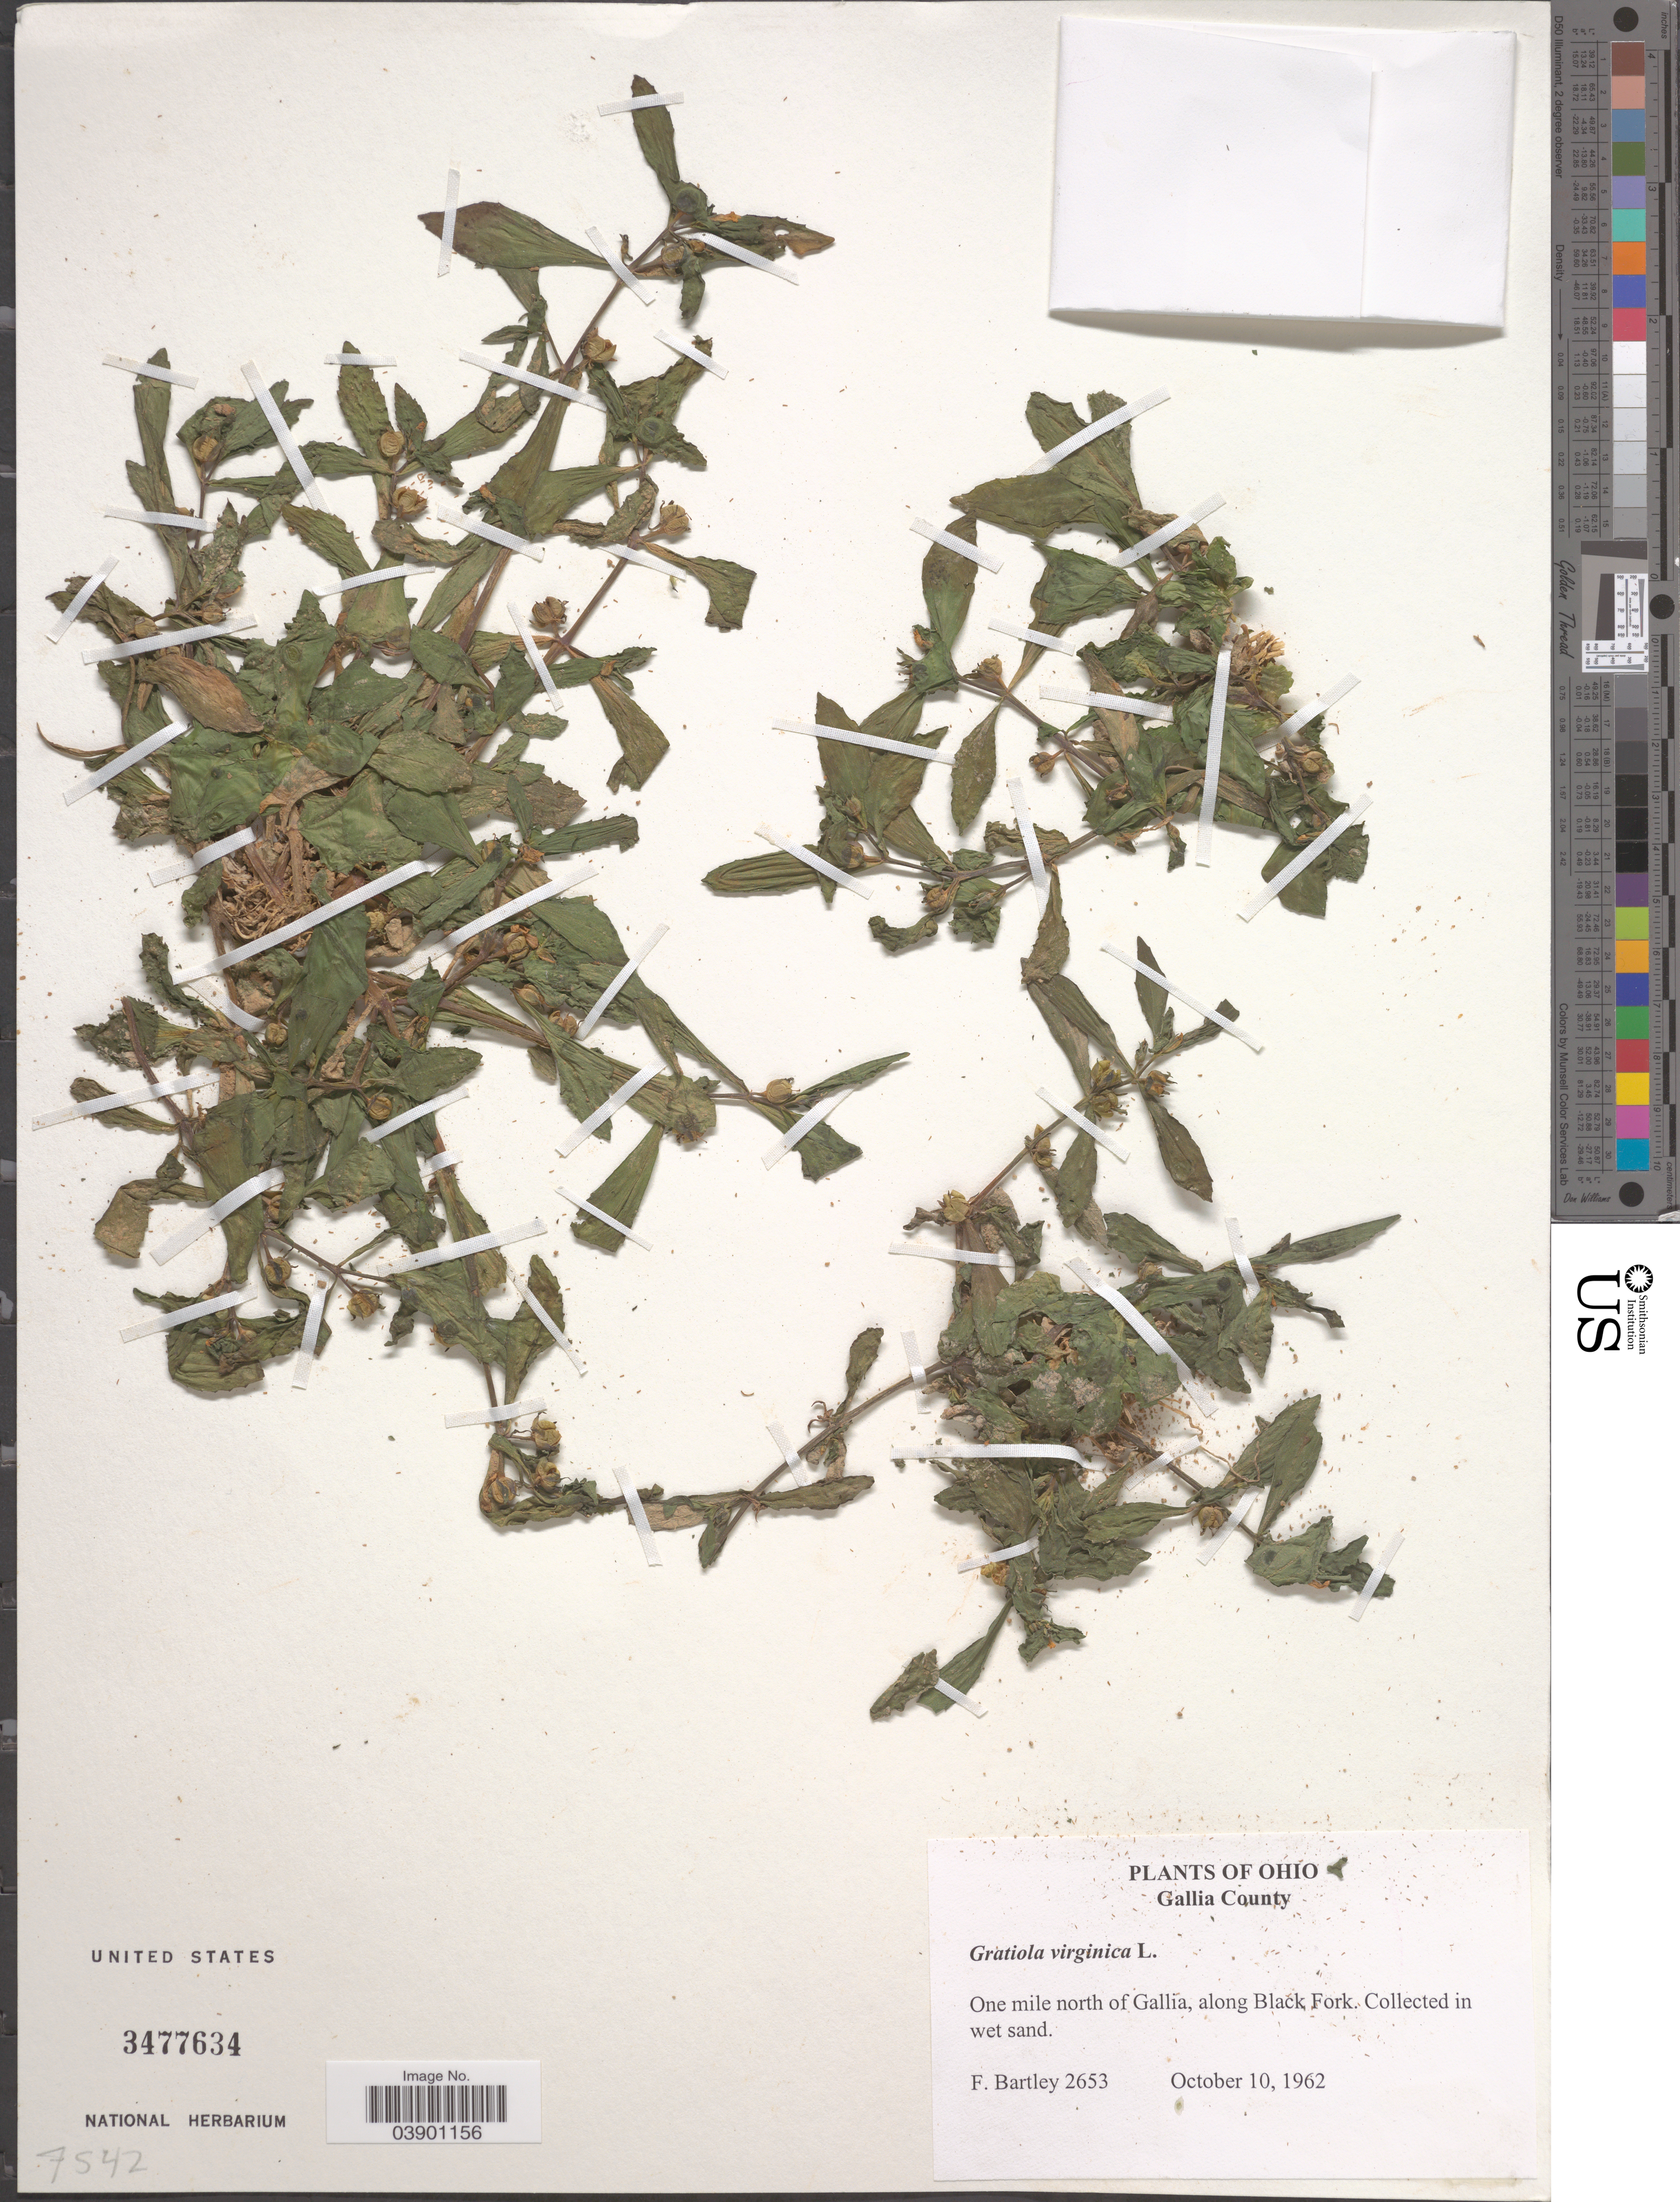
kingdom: Plantae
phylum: Tracheophyta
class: Magnoliopsida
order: Lamiales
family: Plantaginaceae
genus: Gratiola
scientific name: Gratiola virginiana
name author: L.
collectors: F. Bartley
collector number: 2653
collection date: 1962-10-10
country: United States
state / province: Ohio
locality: Gallia County. One mile north of Gallia, along Black Fork.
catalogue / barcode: US 3477634